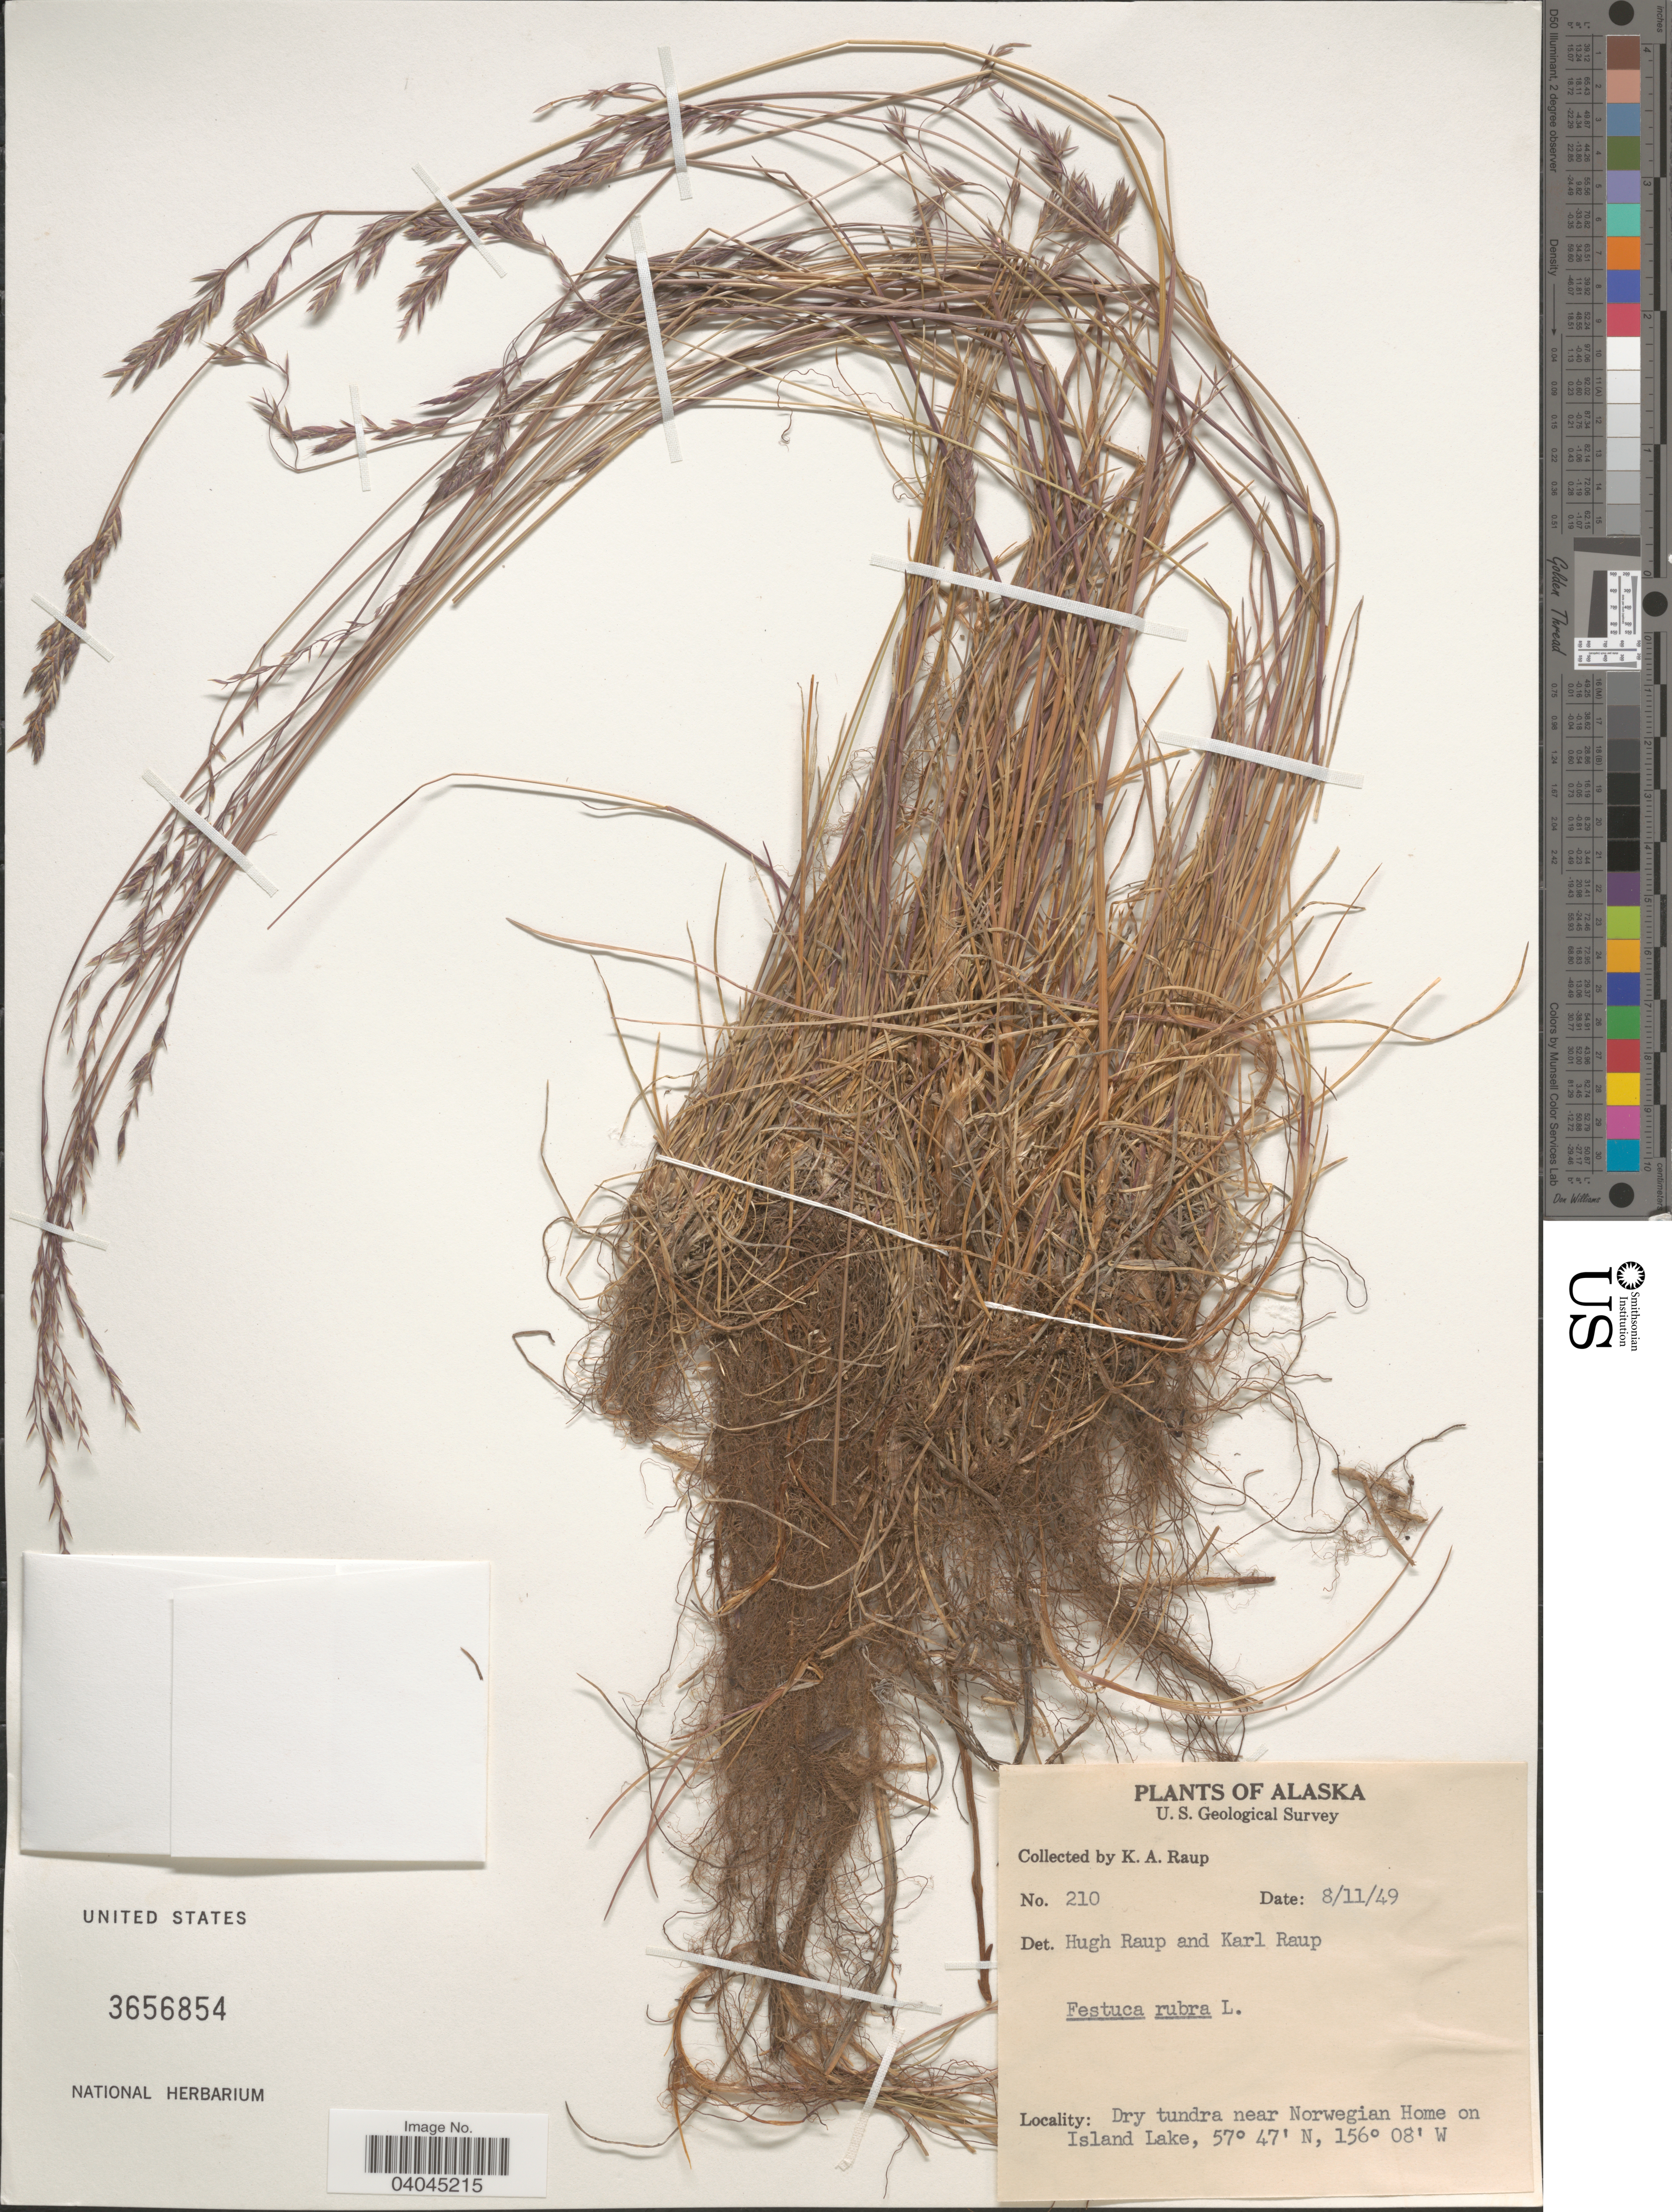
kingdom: Plantae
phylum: Tracheophyta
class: Liliopsida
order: Poales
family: Poaceae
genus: Festuca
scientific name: Festuca rubra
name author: L.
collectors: K. Raup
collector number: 210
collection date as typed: Transcribed d/m/y: 11/8/49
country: United States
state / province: Alaska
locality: Near Norwegian Home on Island Lake.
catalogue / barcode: US 3656854